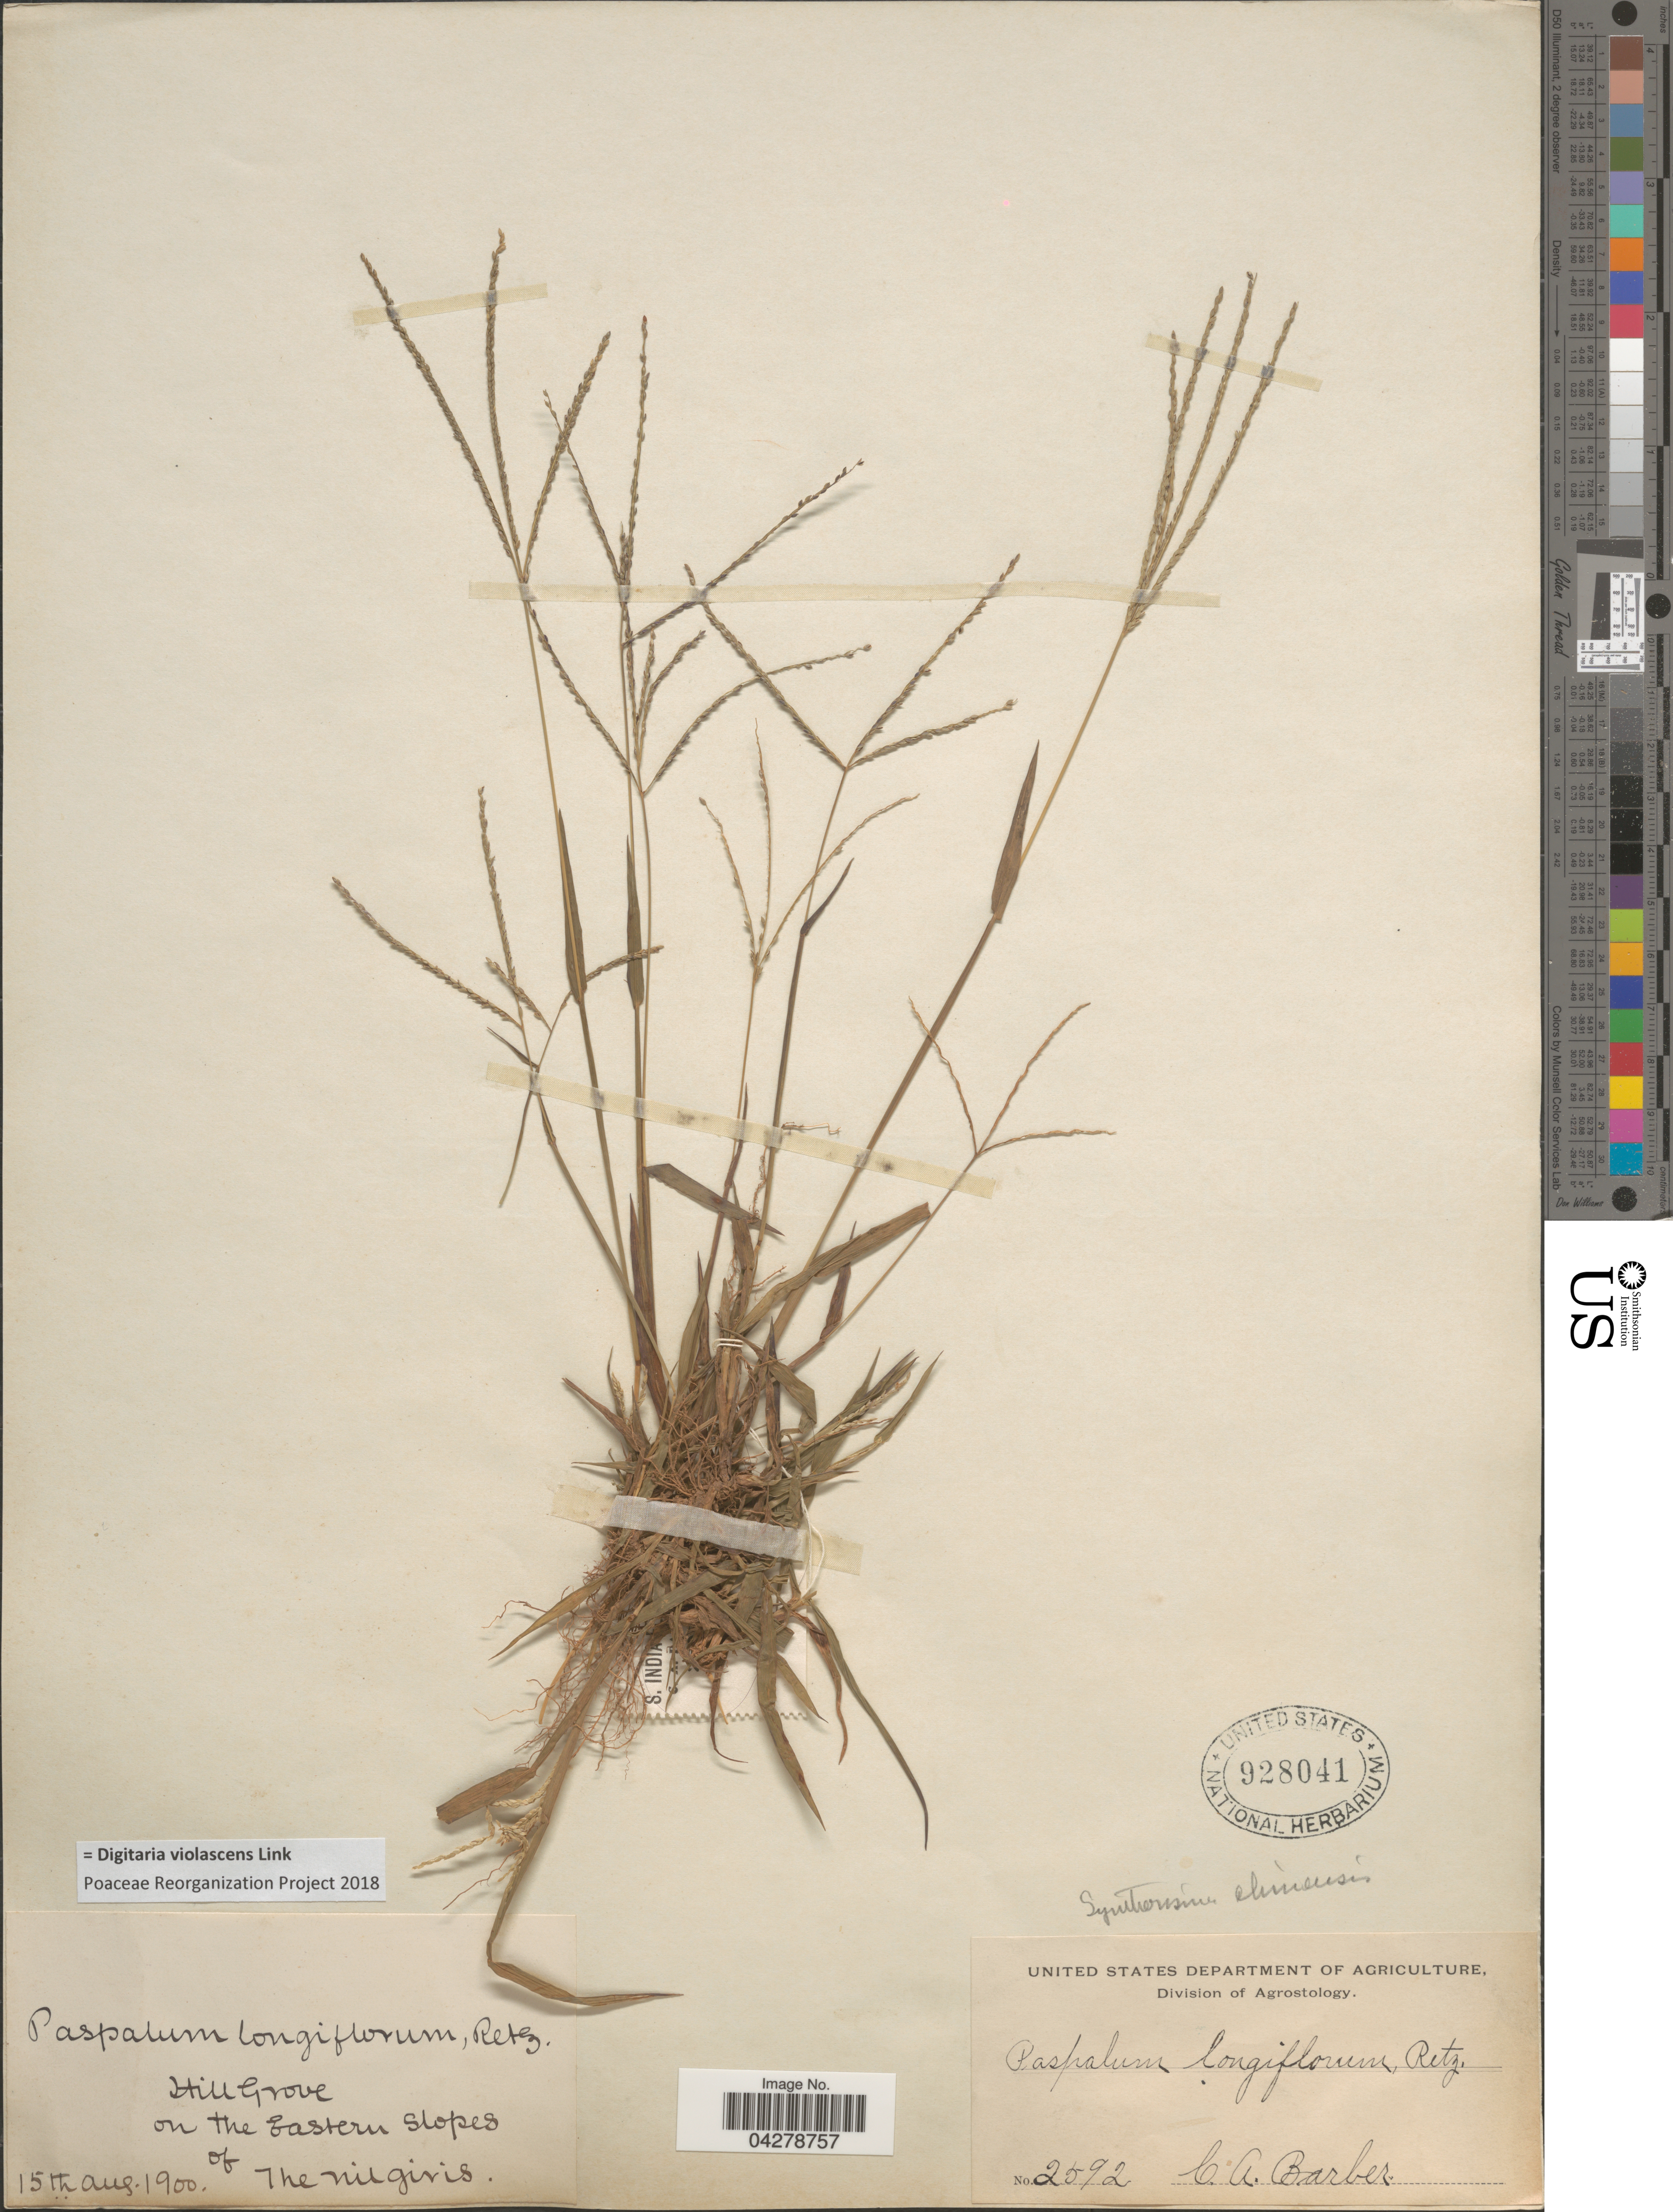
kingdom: Plantae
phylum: Tracheophyta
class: Liliopsida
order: Poales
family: Poaceae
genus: Digitaria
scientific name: Digitaria violascens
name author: Link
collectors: C. Barber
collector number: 2592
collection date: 1900-08-15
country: India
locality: Hill Grove on the Eastern Slopes of The Nilgiris.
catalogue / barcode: US 928041